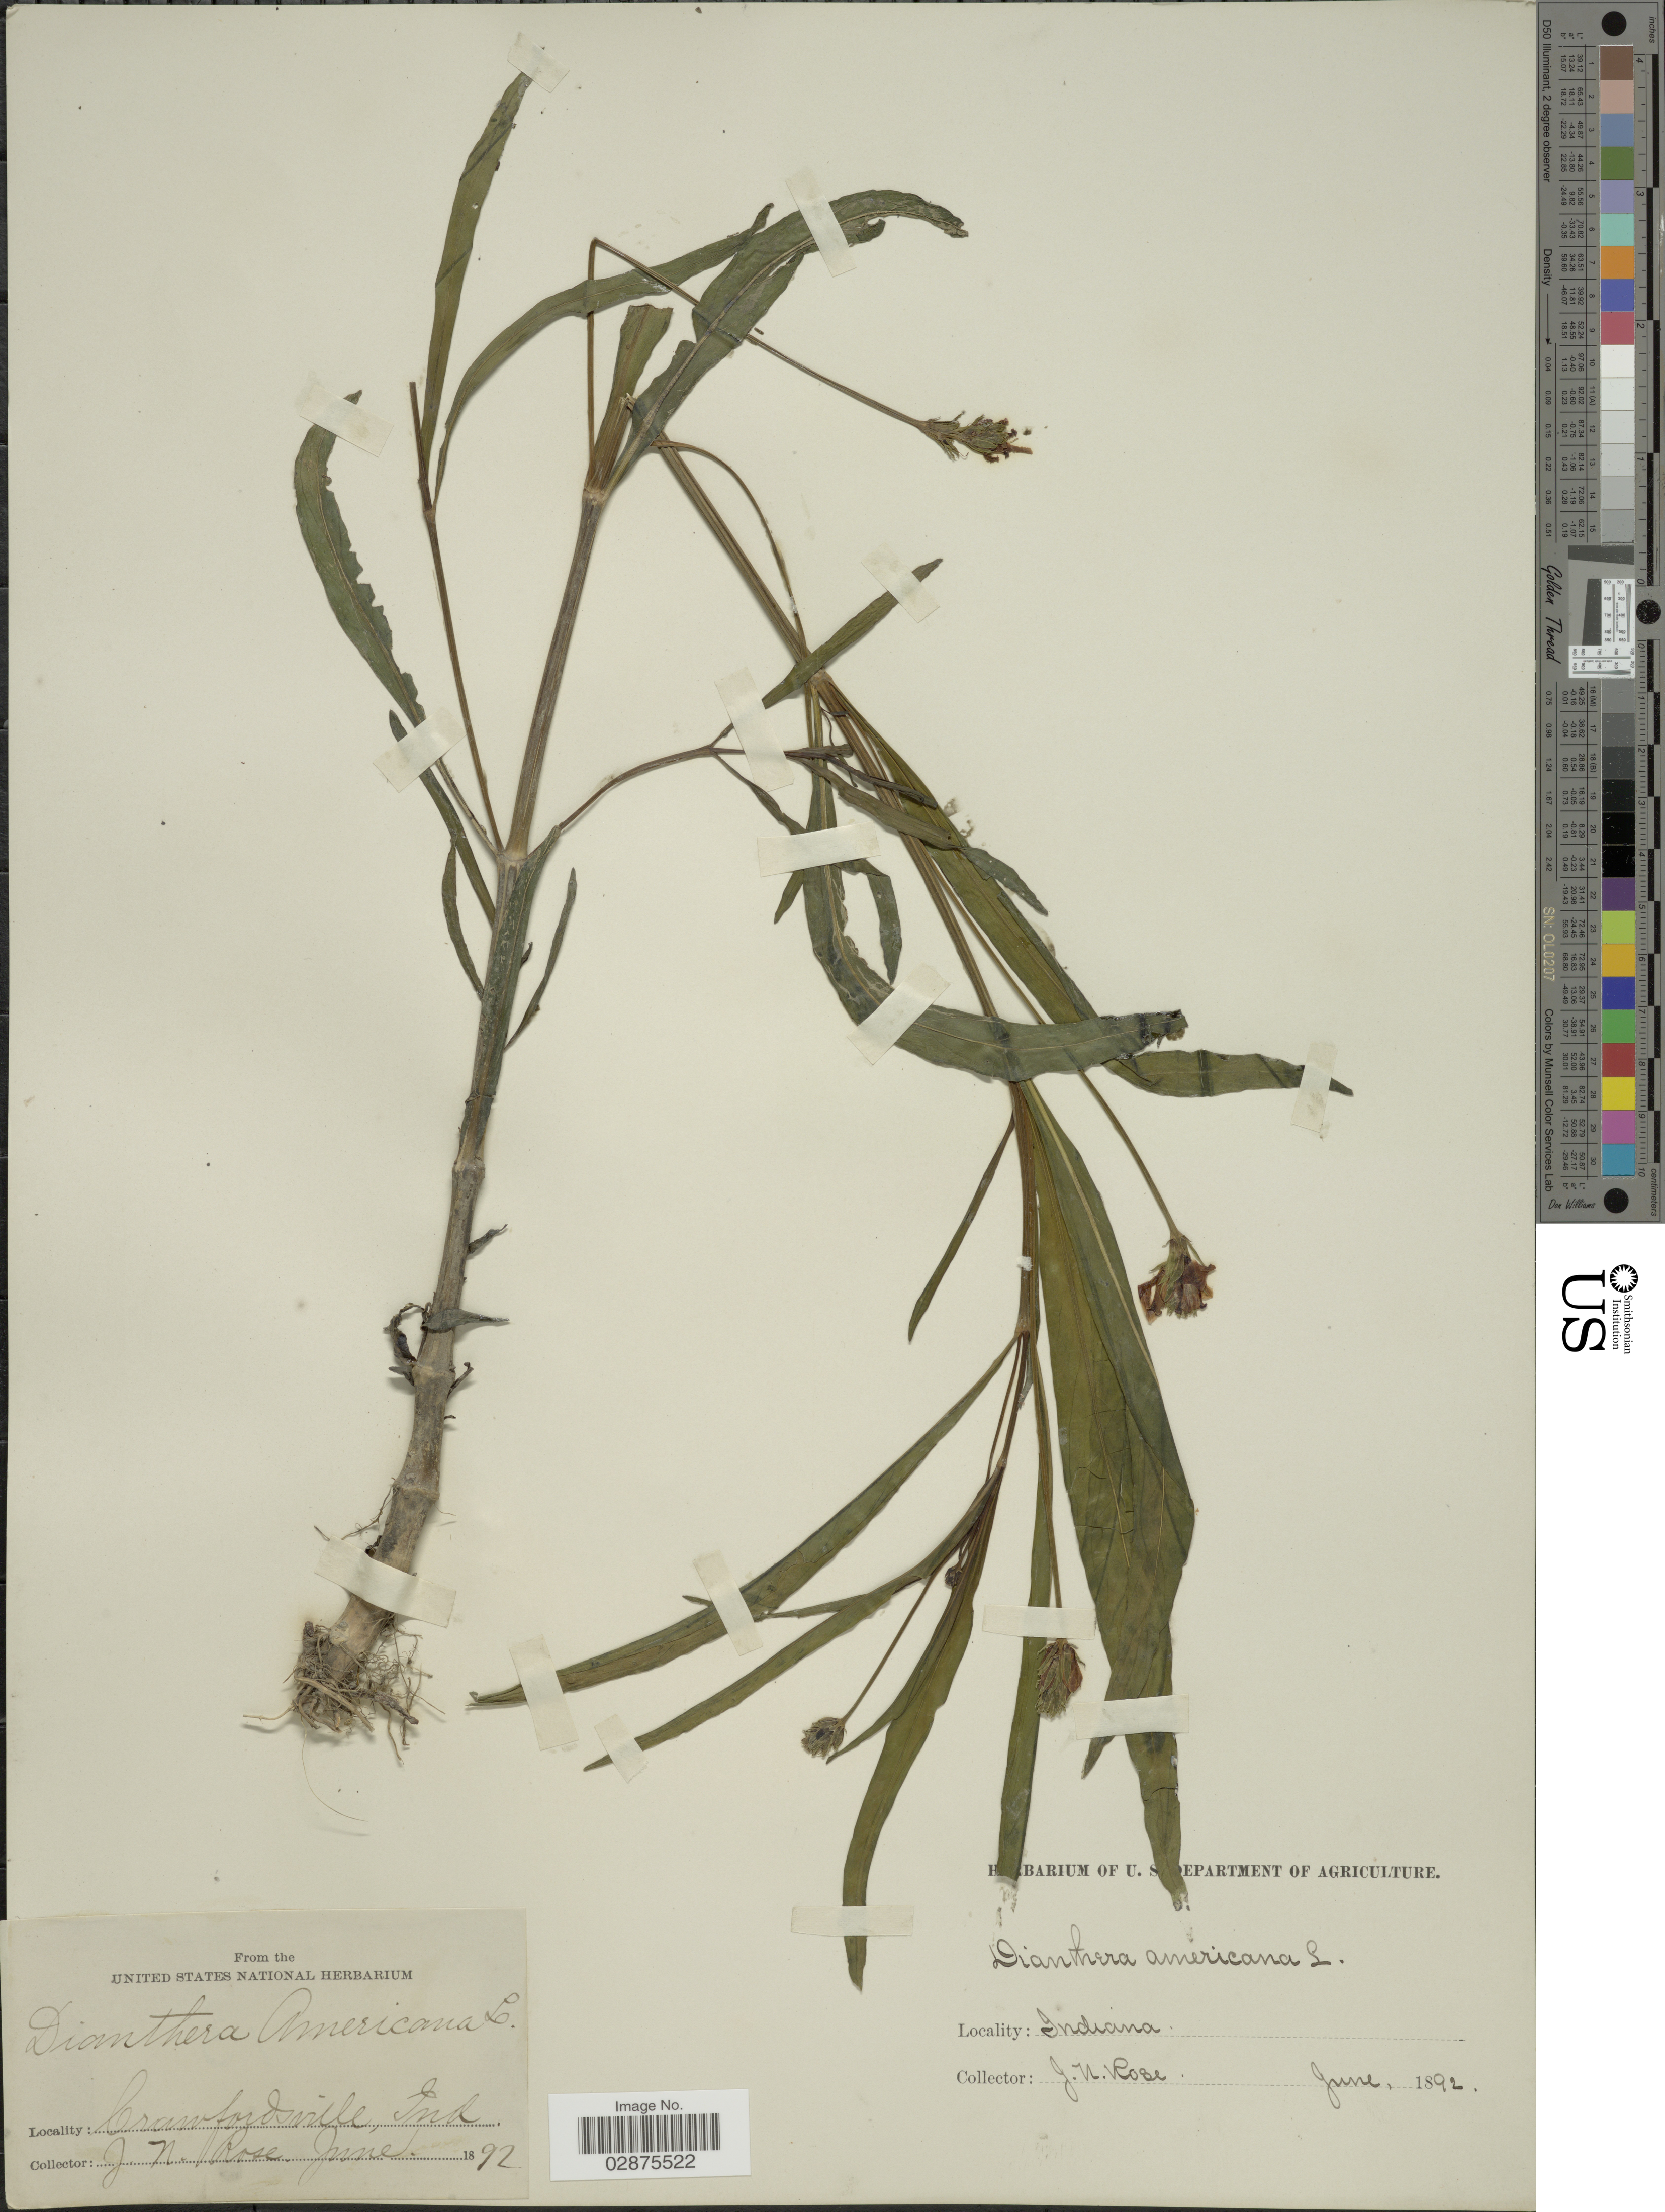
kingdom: Plantae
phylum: Tracheophyta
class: Magnoliopsida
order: Lamiales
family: Acanthaceae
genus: Justicia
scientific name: Justicia americana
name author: (L.) Vahl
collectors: J. N. Rose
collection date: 1892-06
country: United States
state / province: Indiana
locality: Crawfordsville, Ind.